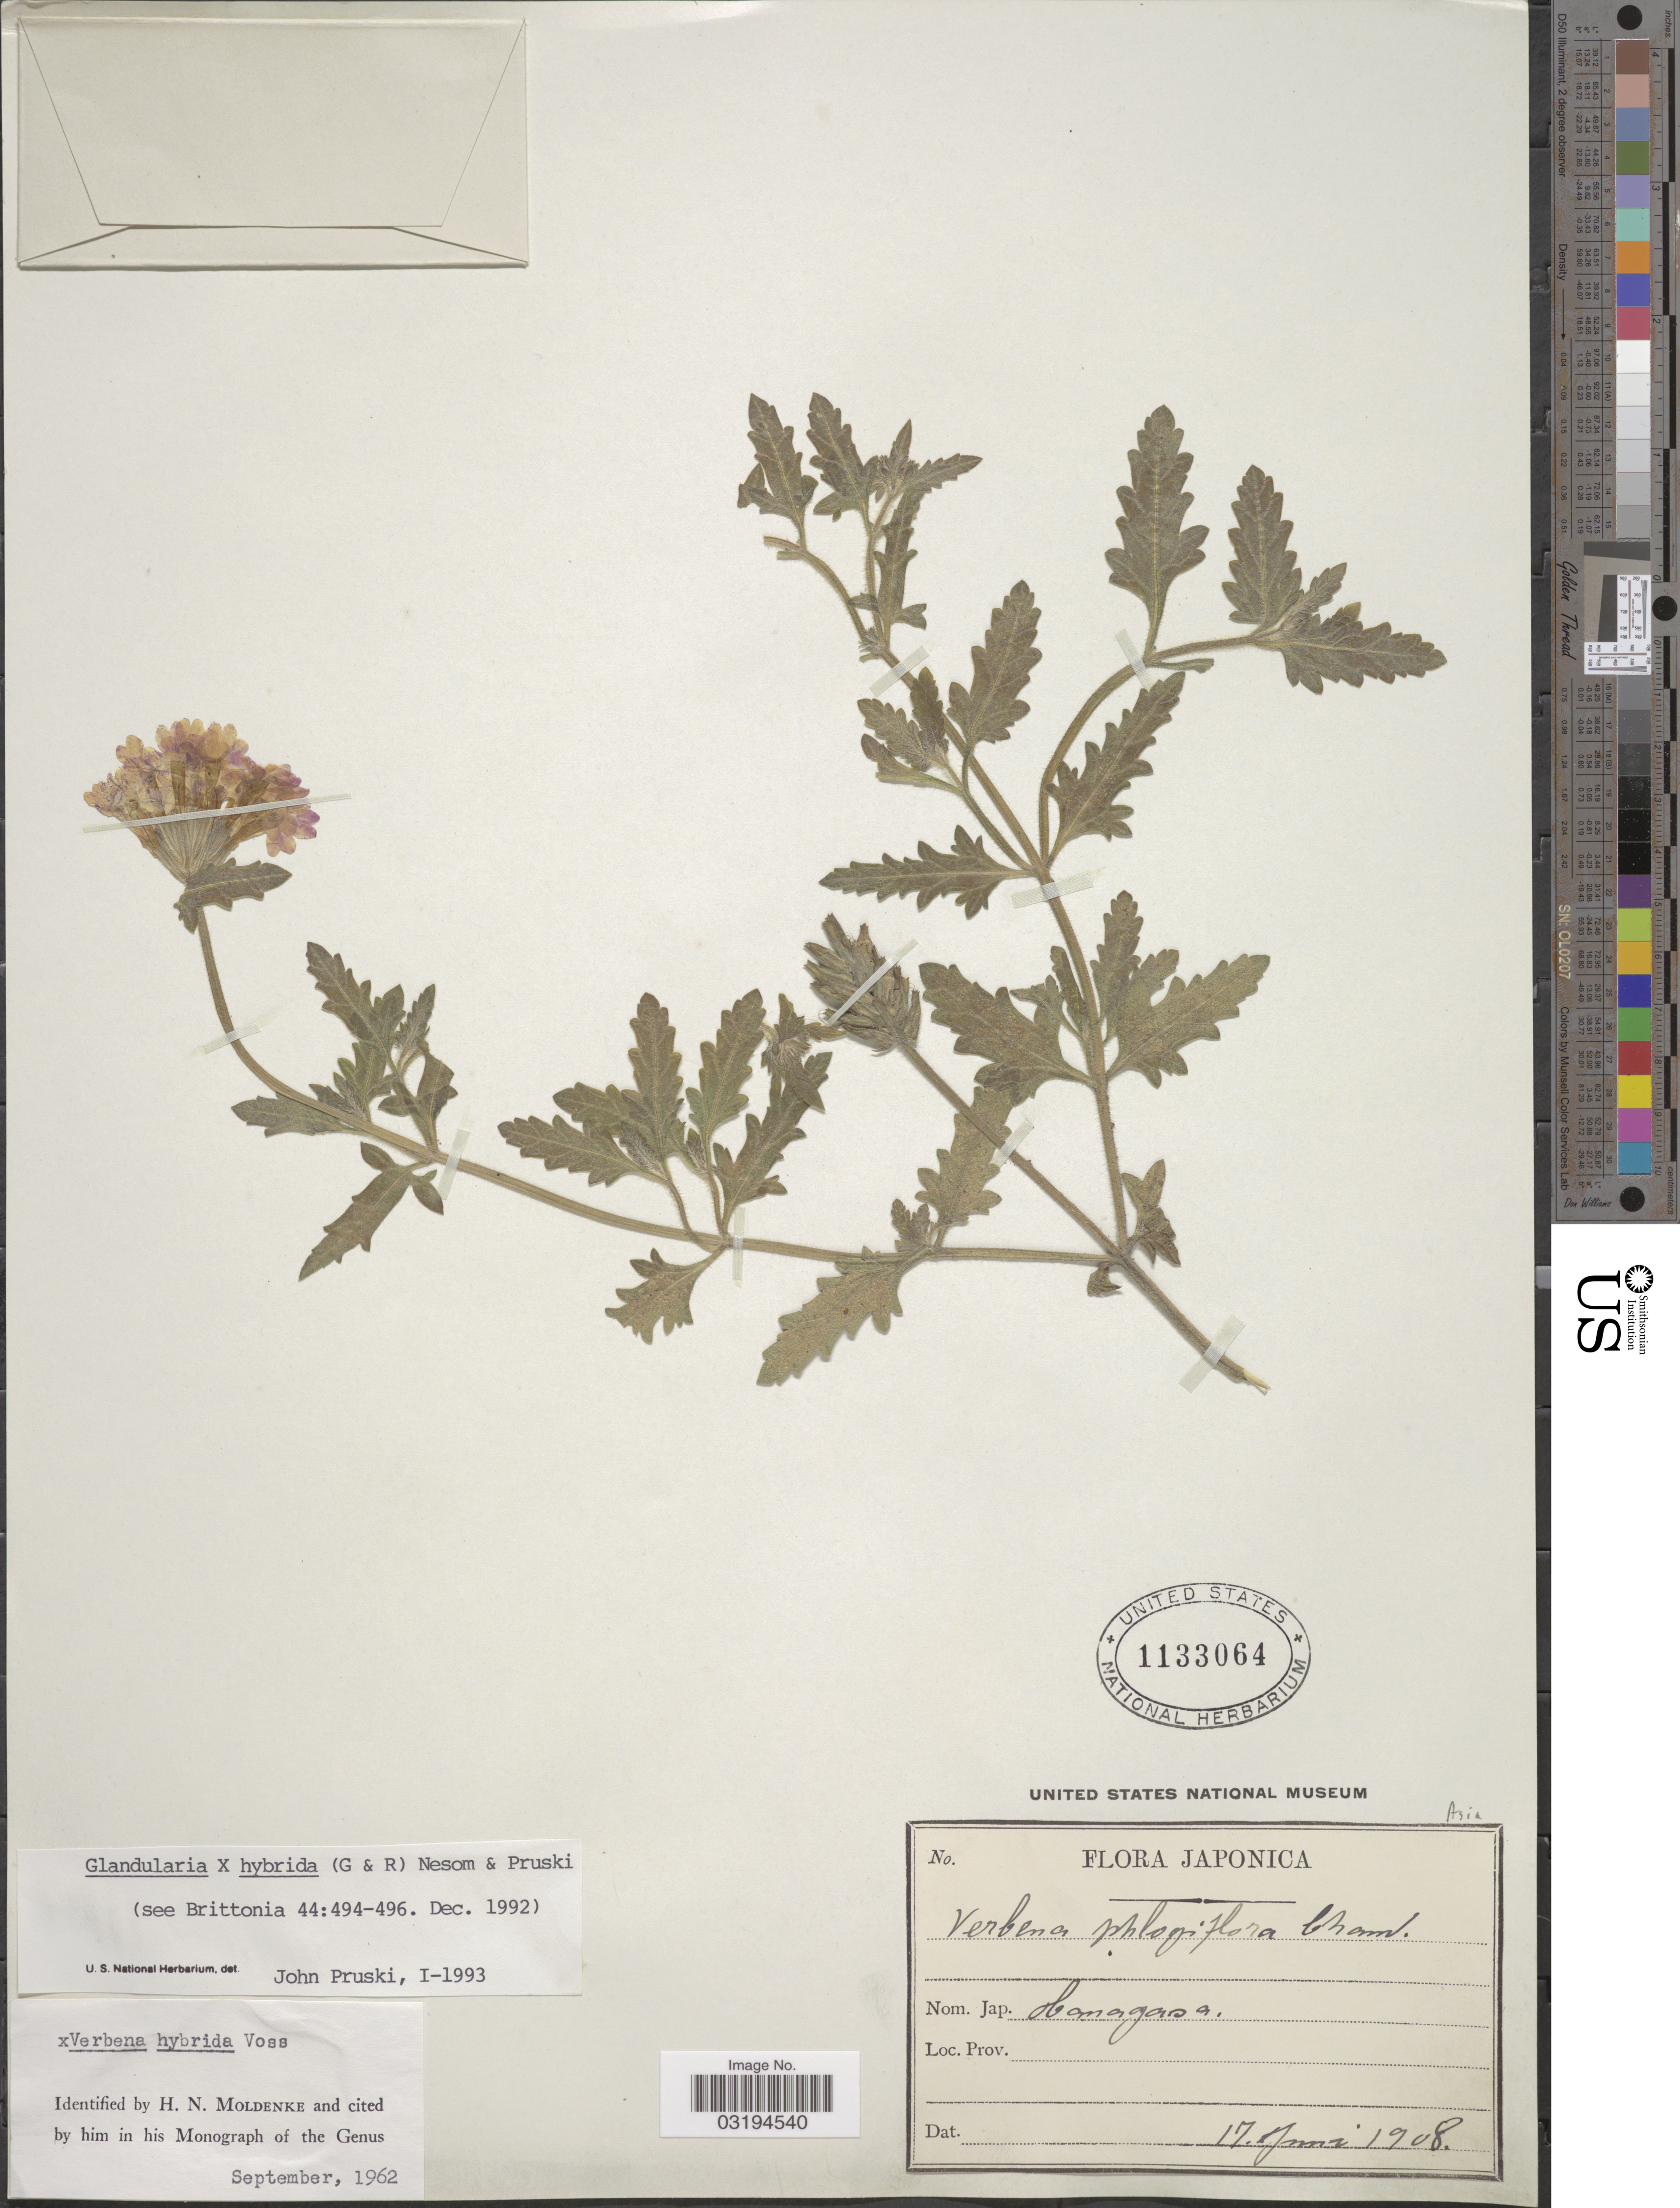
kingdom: Plantae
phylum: Tracheophyta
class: Magnoliopsida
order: Lamiales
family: Verbenaceae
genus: Verbena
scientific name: Verbena hybrida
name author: Groenland & Rümpler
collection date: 1908-06-17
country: Japan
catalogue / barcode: US 1133064